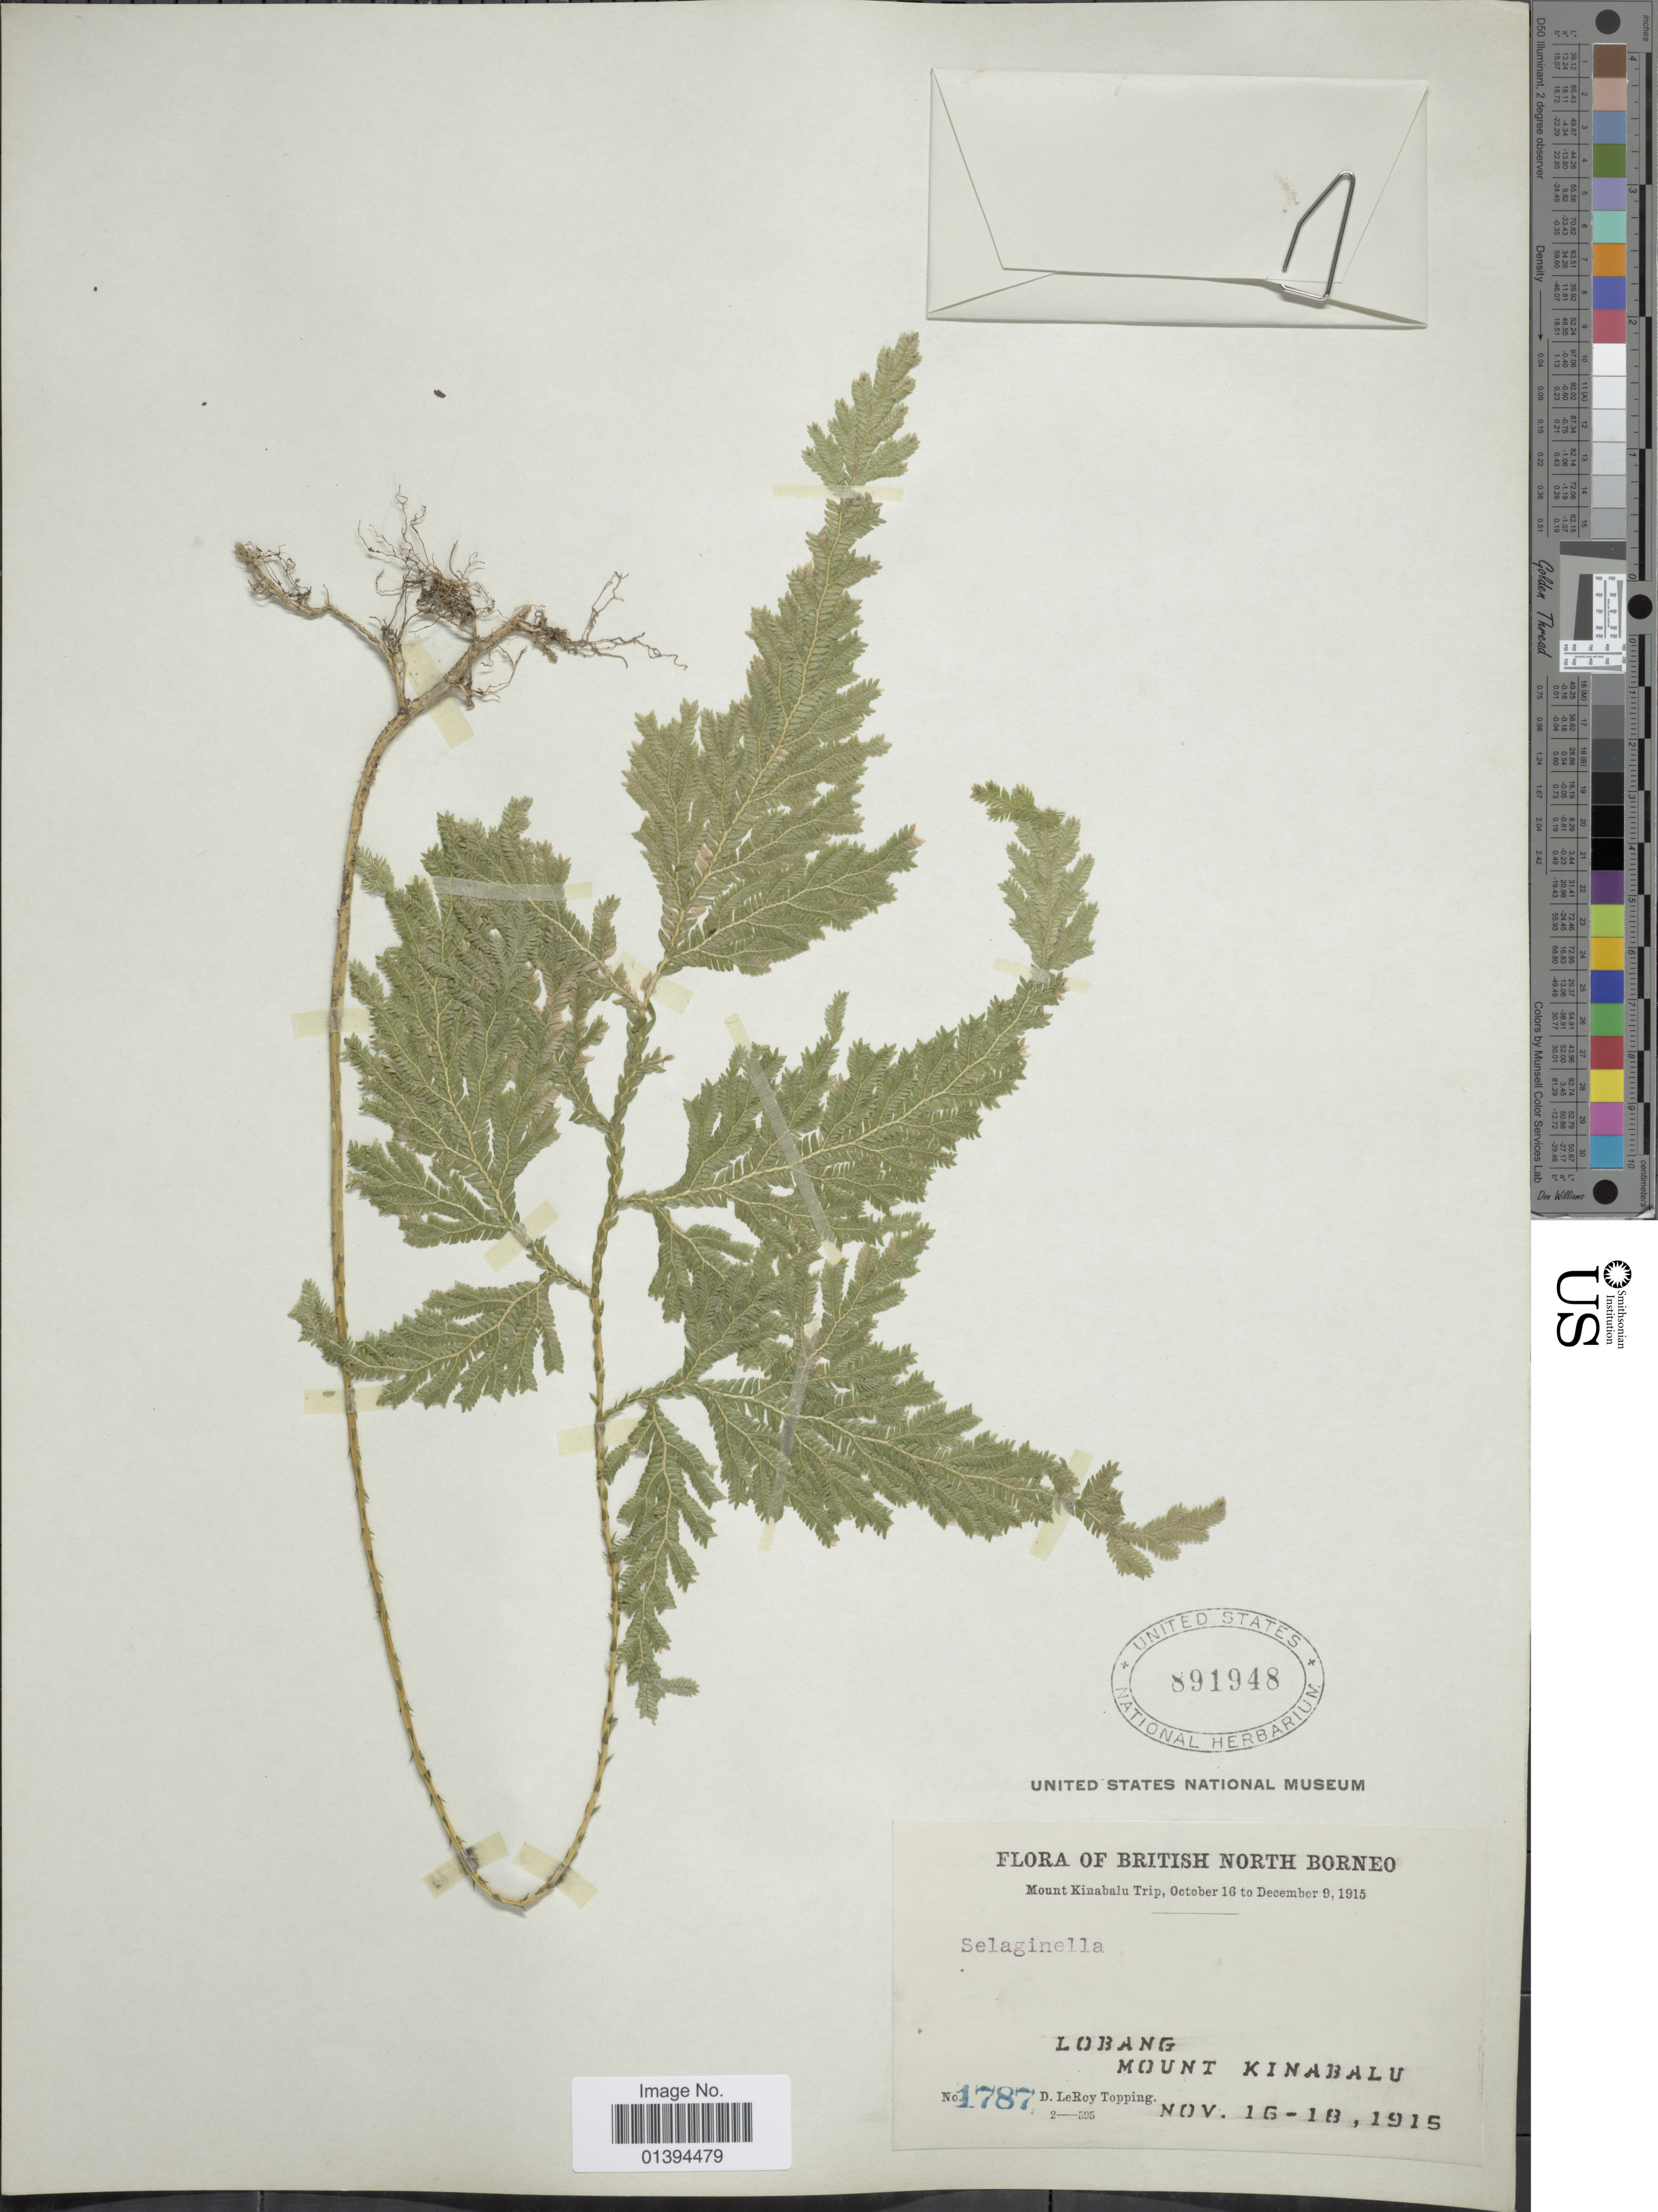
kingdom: Plantae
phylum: Tracheophyta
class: Lycopodiopsida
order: Selaginellales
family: Selaginellaceae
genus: Selaginella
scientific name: Selaginella sp.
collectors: D. L. Topping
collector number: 1787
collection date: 1915-11-16/1915-11-18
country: Malaysia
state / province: Sabah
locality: British North Borneo, Lobang, Mount Kinabalu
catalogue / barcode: US 891948